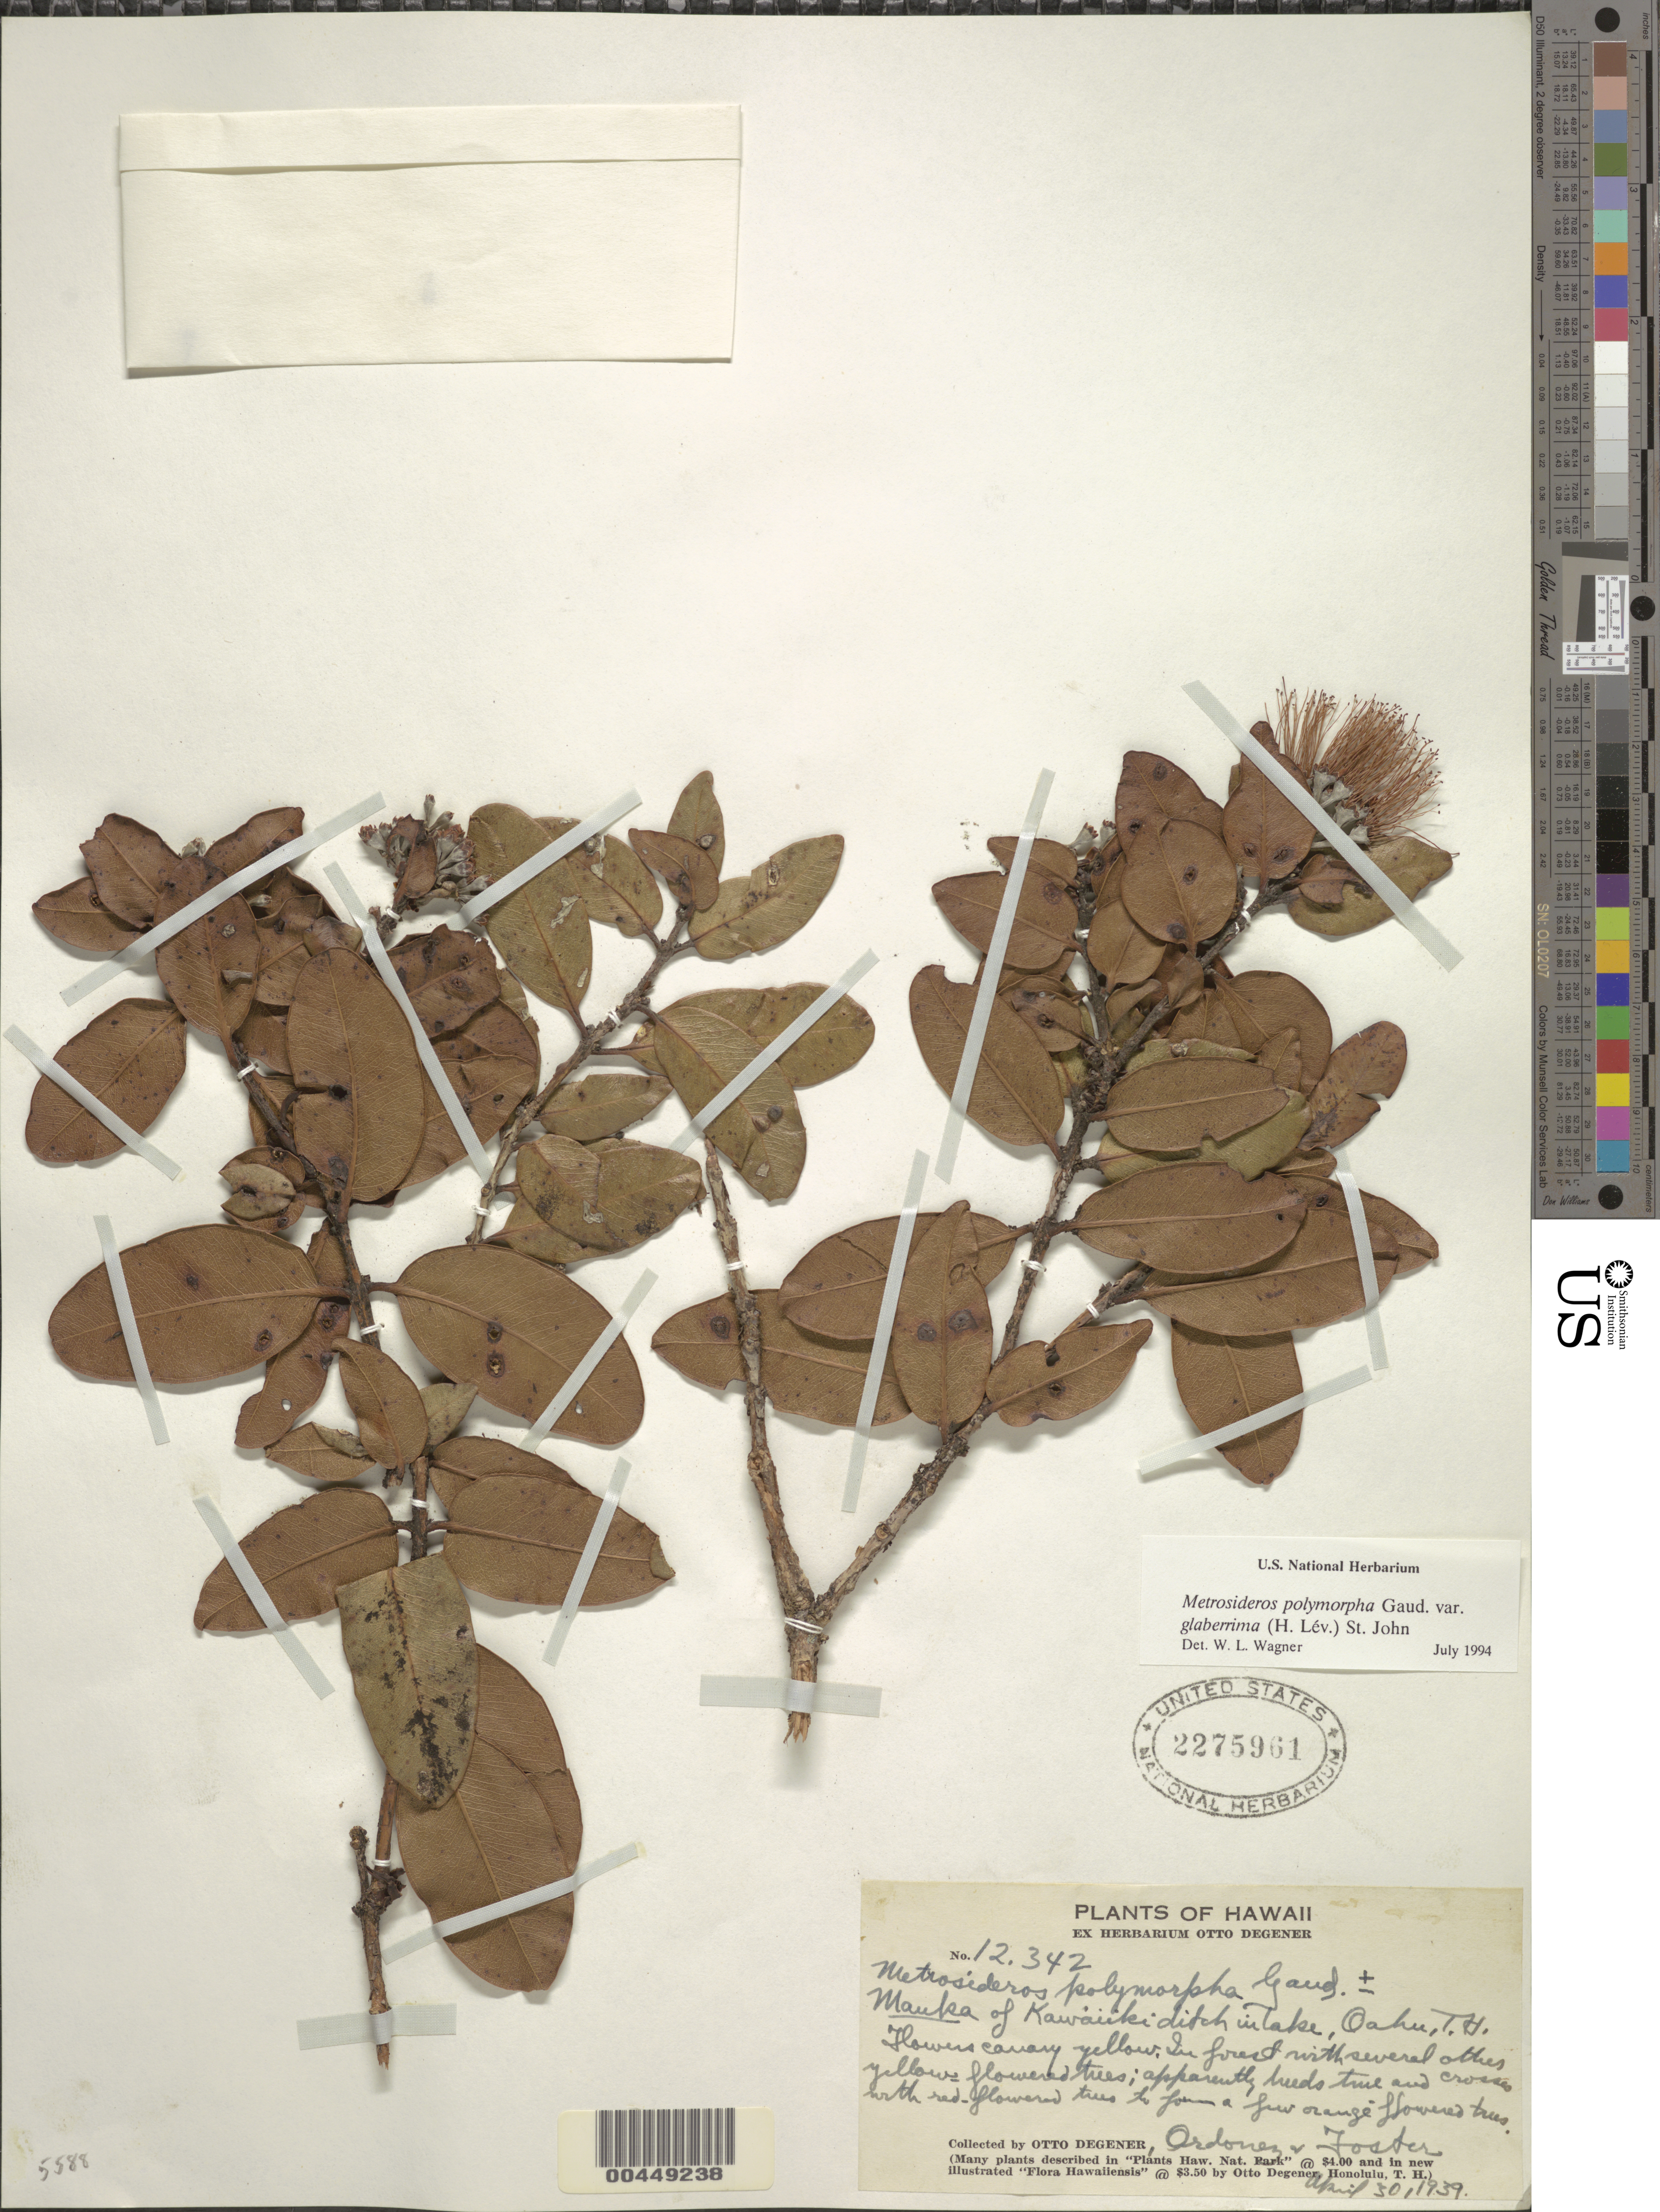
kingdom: Plantae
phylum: Tracheophyta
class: Magnoliopsida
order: Myrtales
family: Myrtaceae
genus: Metrosideros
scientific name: Metrosideros polymorpha var. glaberrima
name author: (H. Lév.) H. St. John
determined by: Wagner, W. L., (BOT), Smithsonian Institution - National Museum of Natural History (UNITED STATES)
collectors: O. Degener, Ordonez & R. B. Foster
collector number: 12342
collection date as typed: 30 Apr 1939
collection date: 1939-04-30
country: United States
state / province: Hawaii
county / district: Honolulu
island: Oahu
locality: Mauka of Kawaiiki ditch in lake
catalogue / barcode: US 2275961